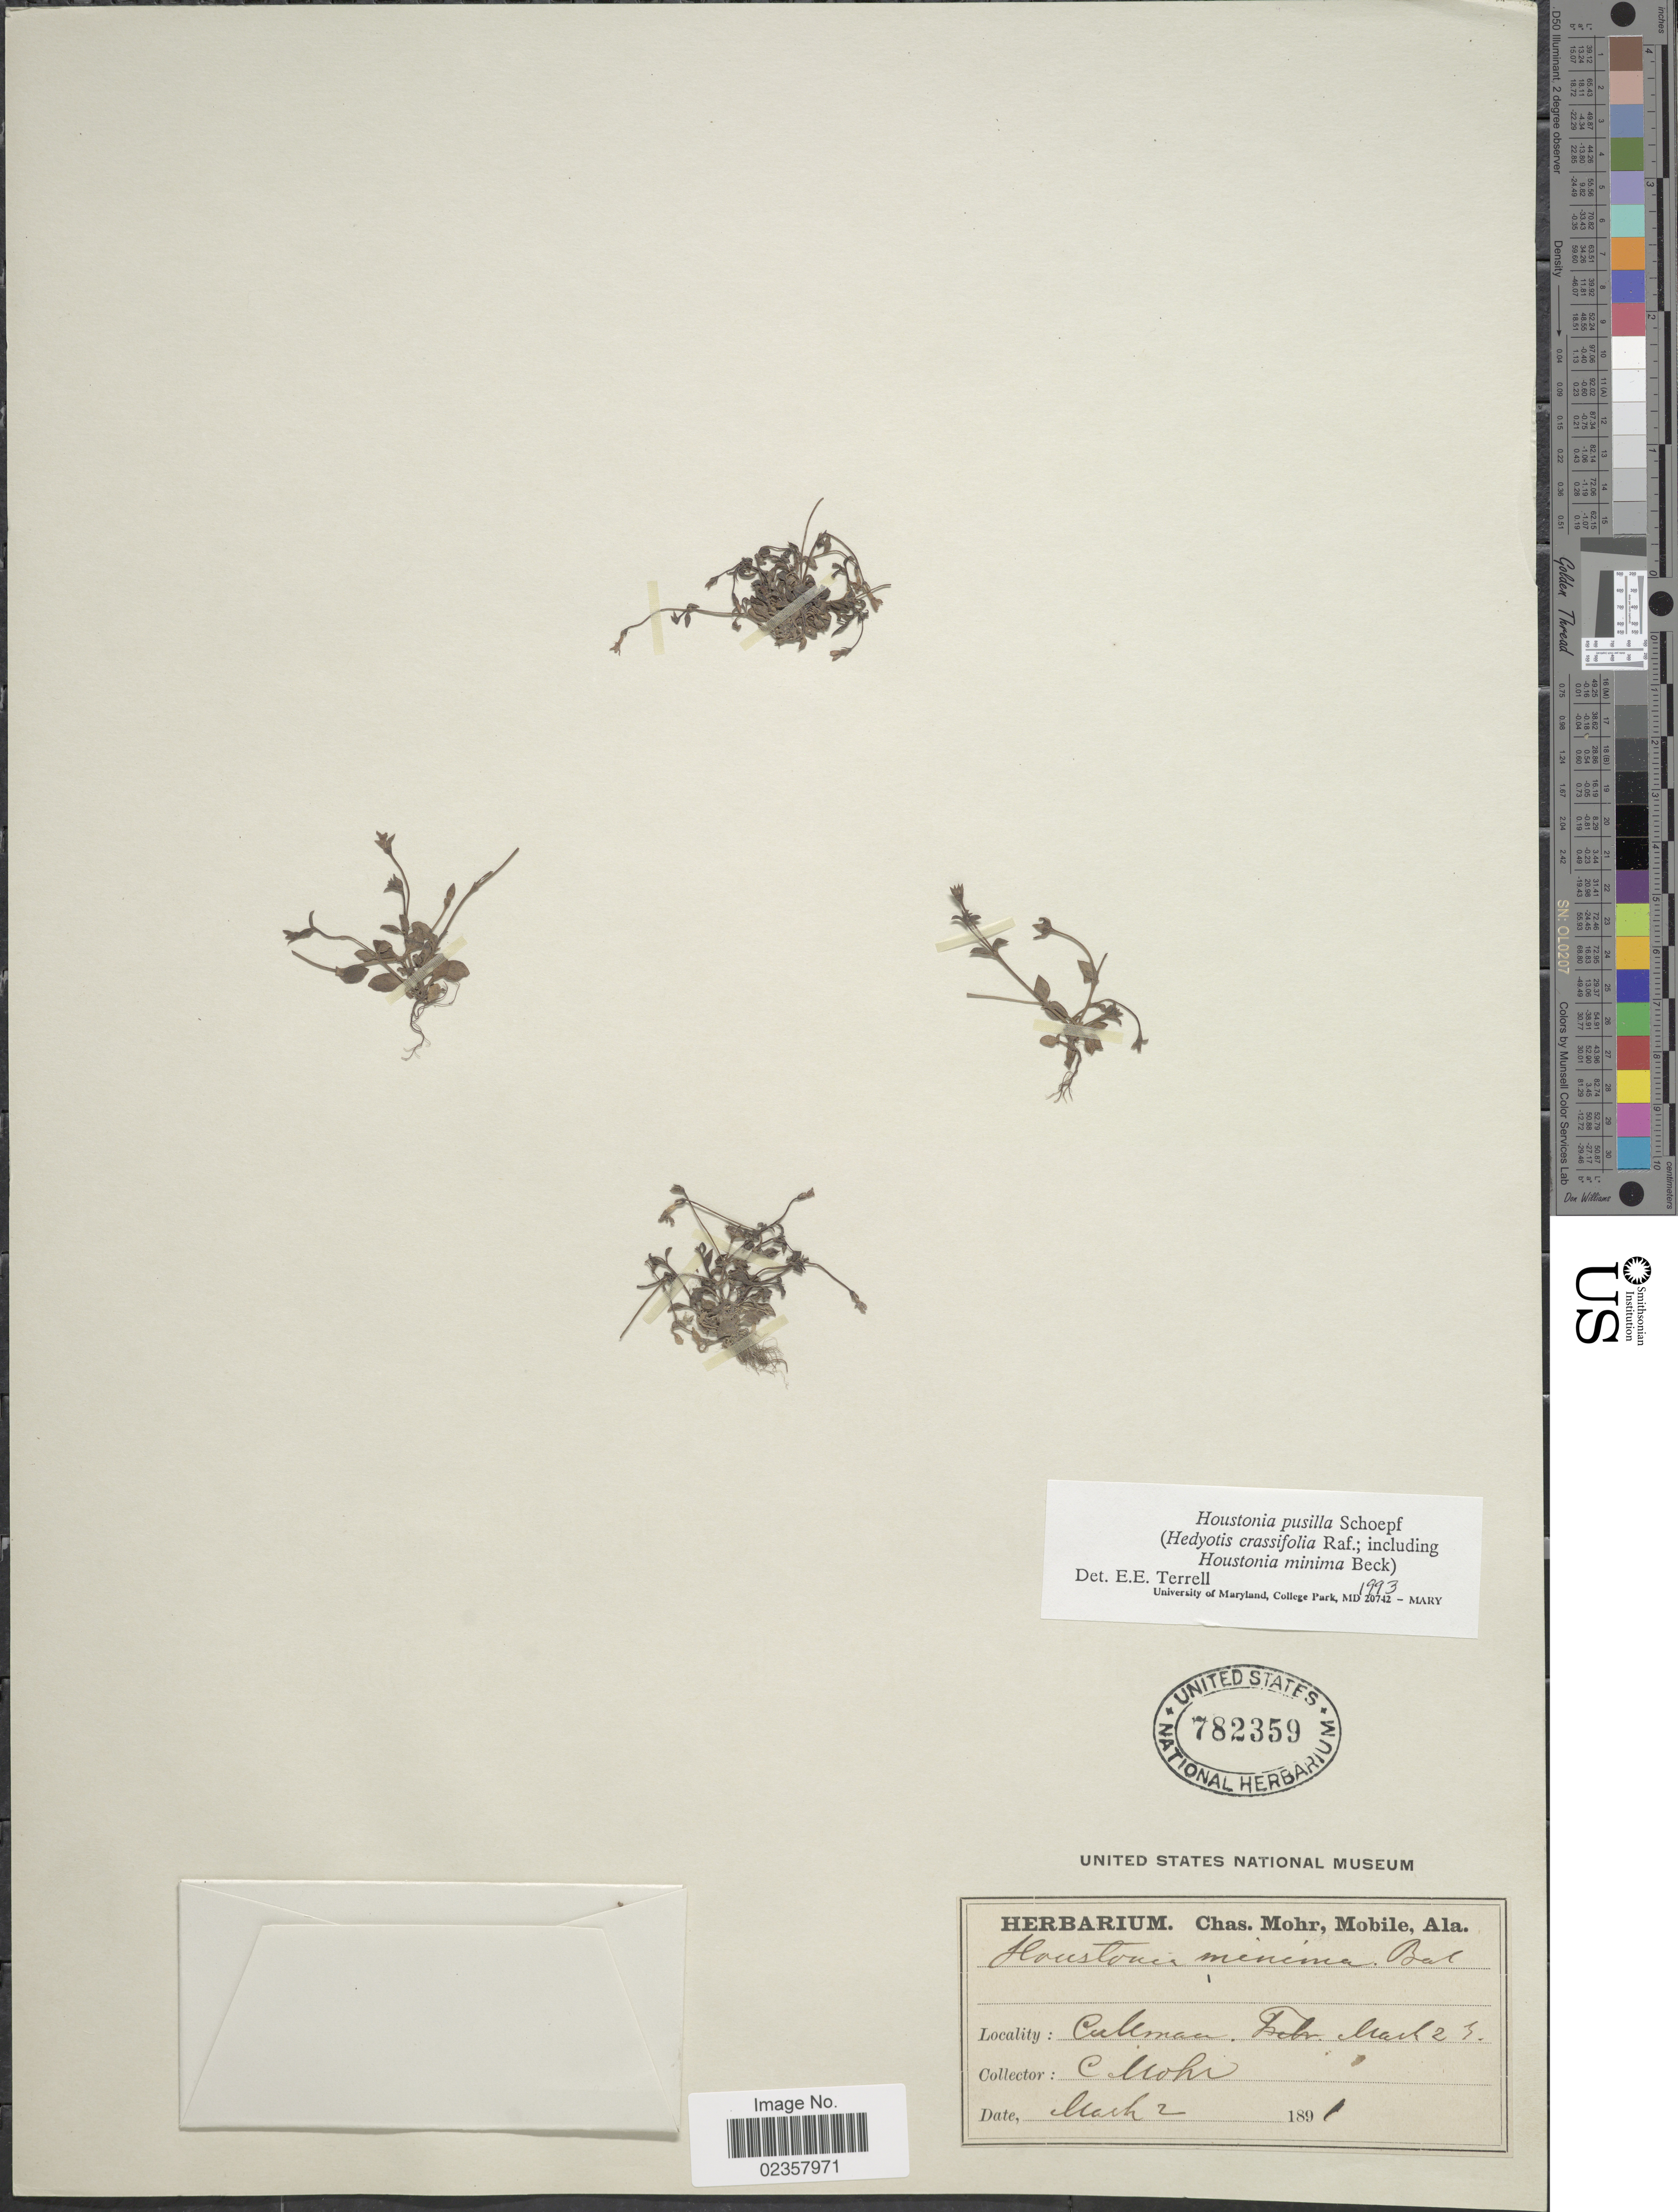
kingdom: Plantae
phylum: Tracheophyta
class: Magnoliopsida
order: Gentianales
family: Rubiaceae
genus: Houstonia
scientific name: Houstonia pusilla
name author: Schoepf.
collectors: C. T. Mohr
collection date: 1891-03-02/1891-03-23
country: United States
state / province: Alabama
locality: Cullman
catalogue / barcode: US 782359